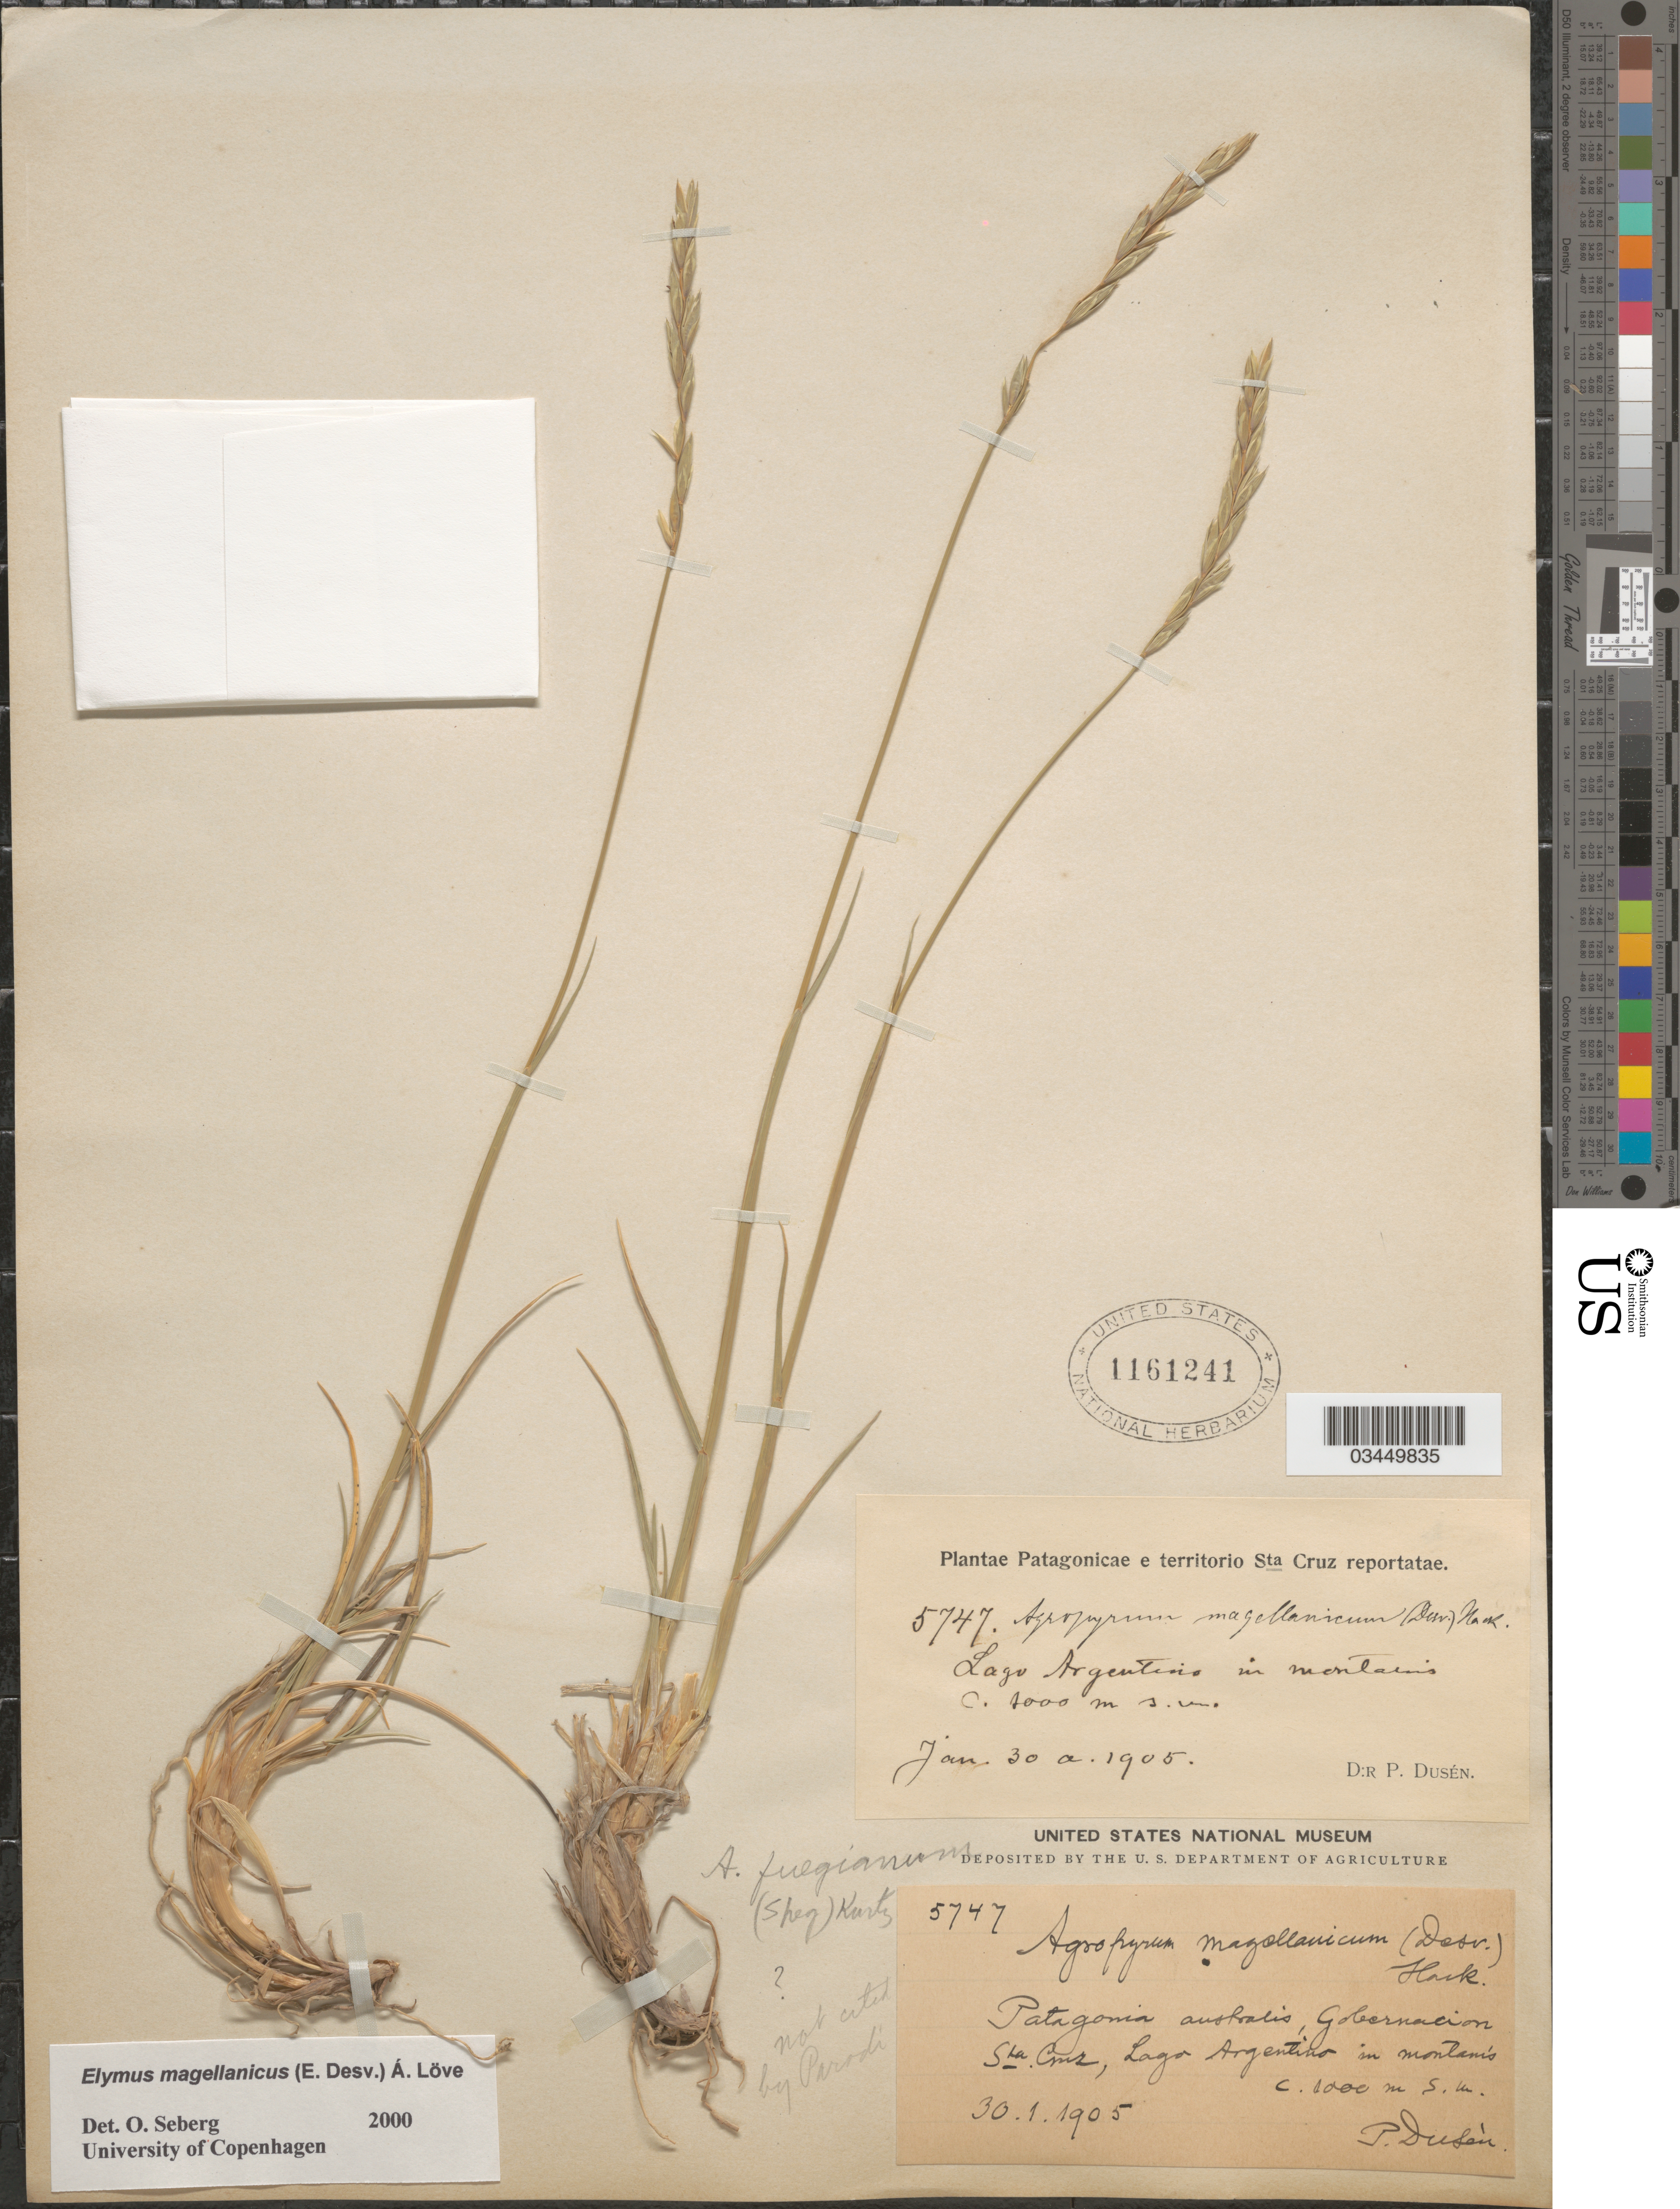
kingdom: Plantae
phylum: Tracheophyta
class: Liliopsida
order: Poales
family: Poaceae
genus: Elymus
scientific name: Elymus magellanicus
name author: (É. Desv.) Á. Löve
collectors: P. Dusén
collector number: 5747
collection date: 1905-01-30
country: Argentina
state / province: Santa Cruz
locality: Patagonicae e territorio Sta Cruz reportatae. Lago Argentino in montanis.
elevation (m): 7000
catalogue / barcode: US 1161241